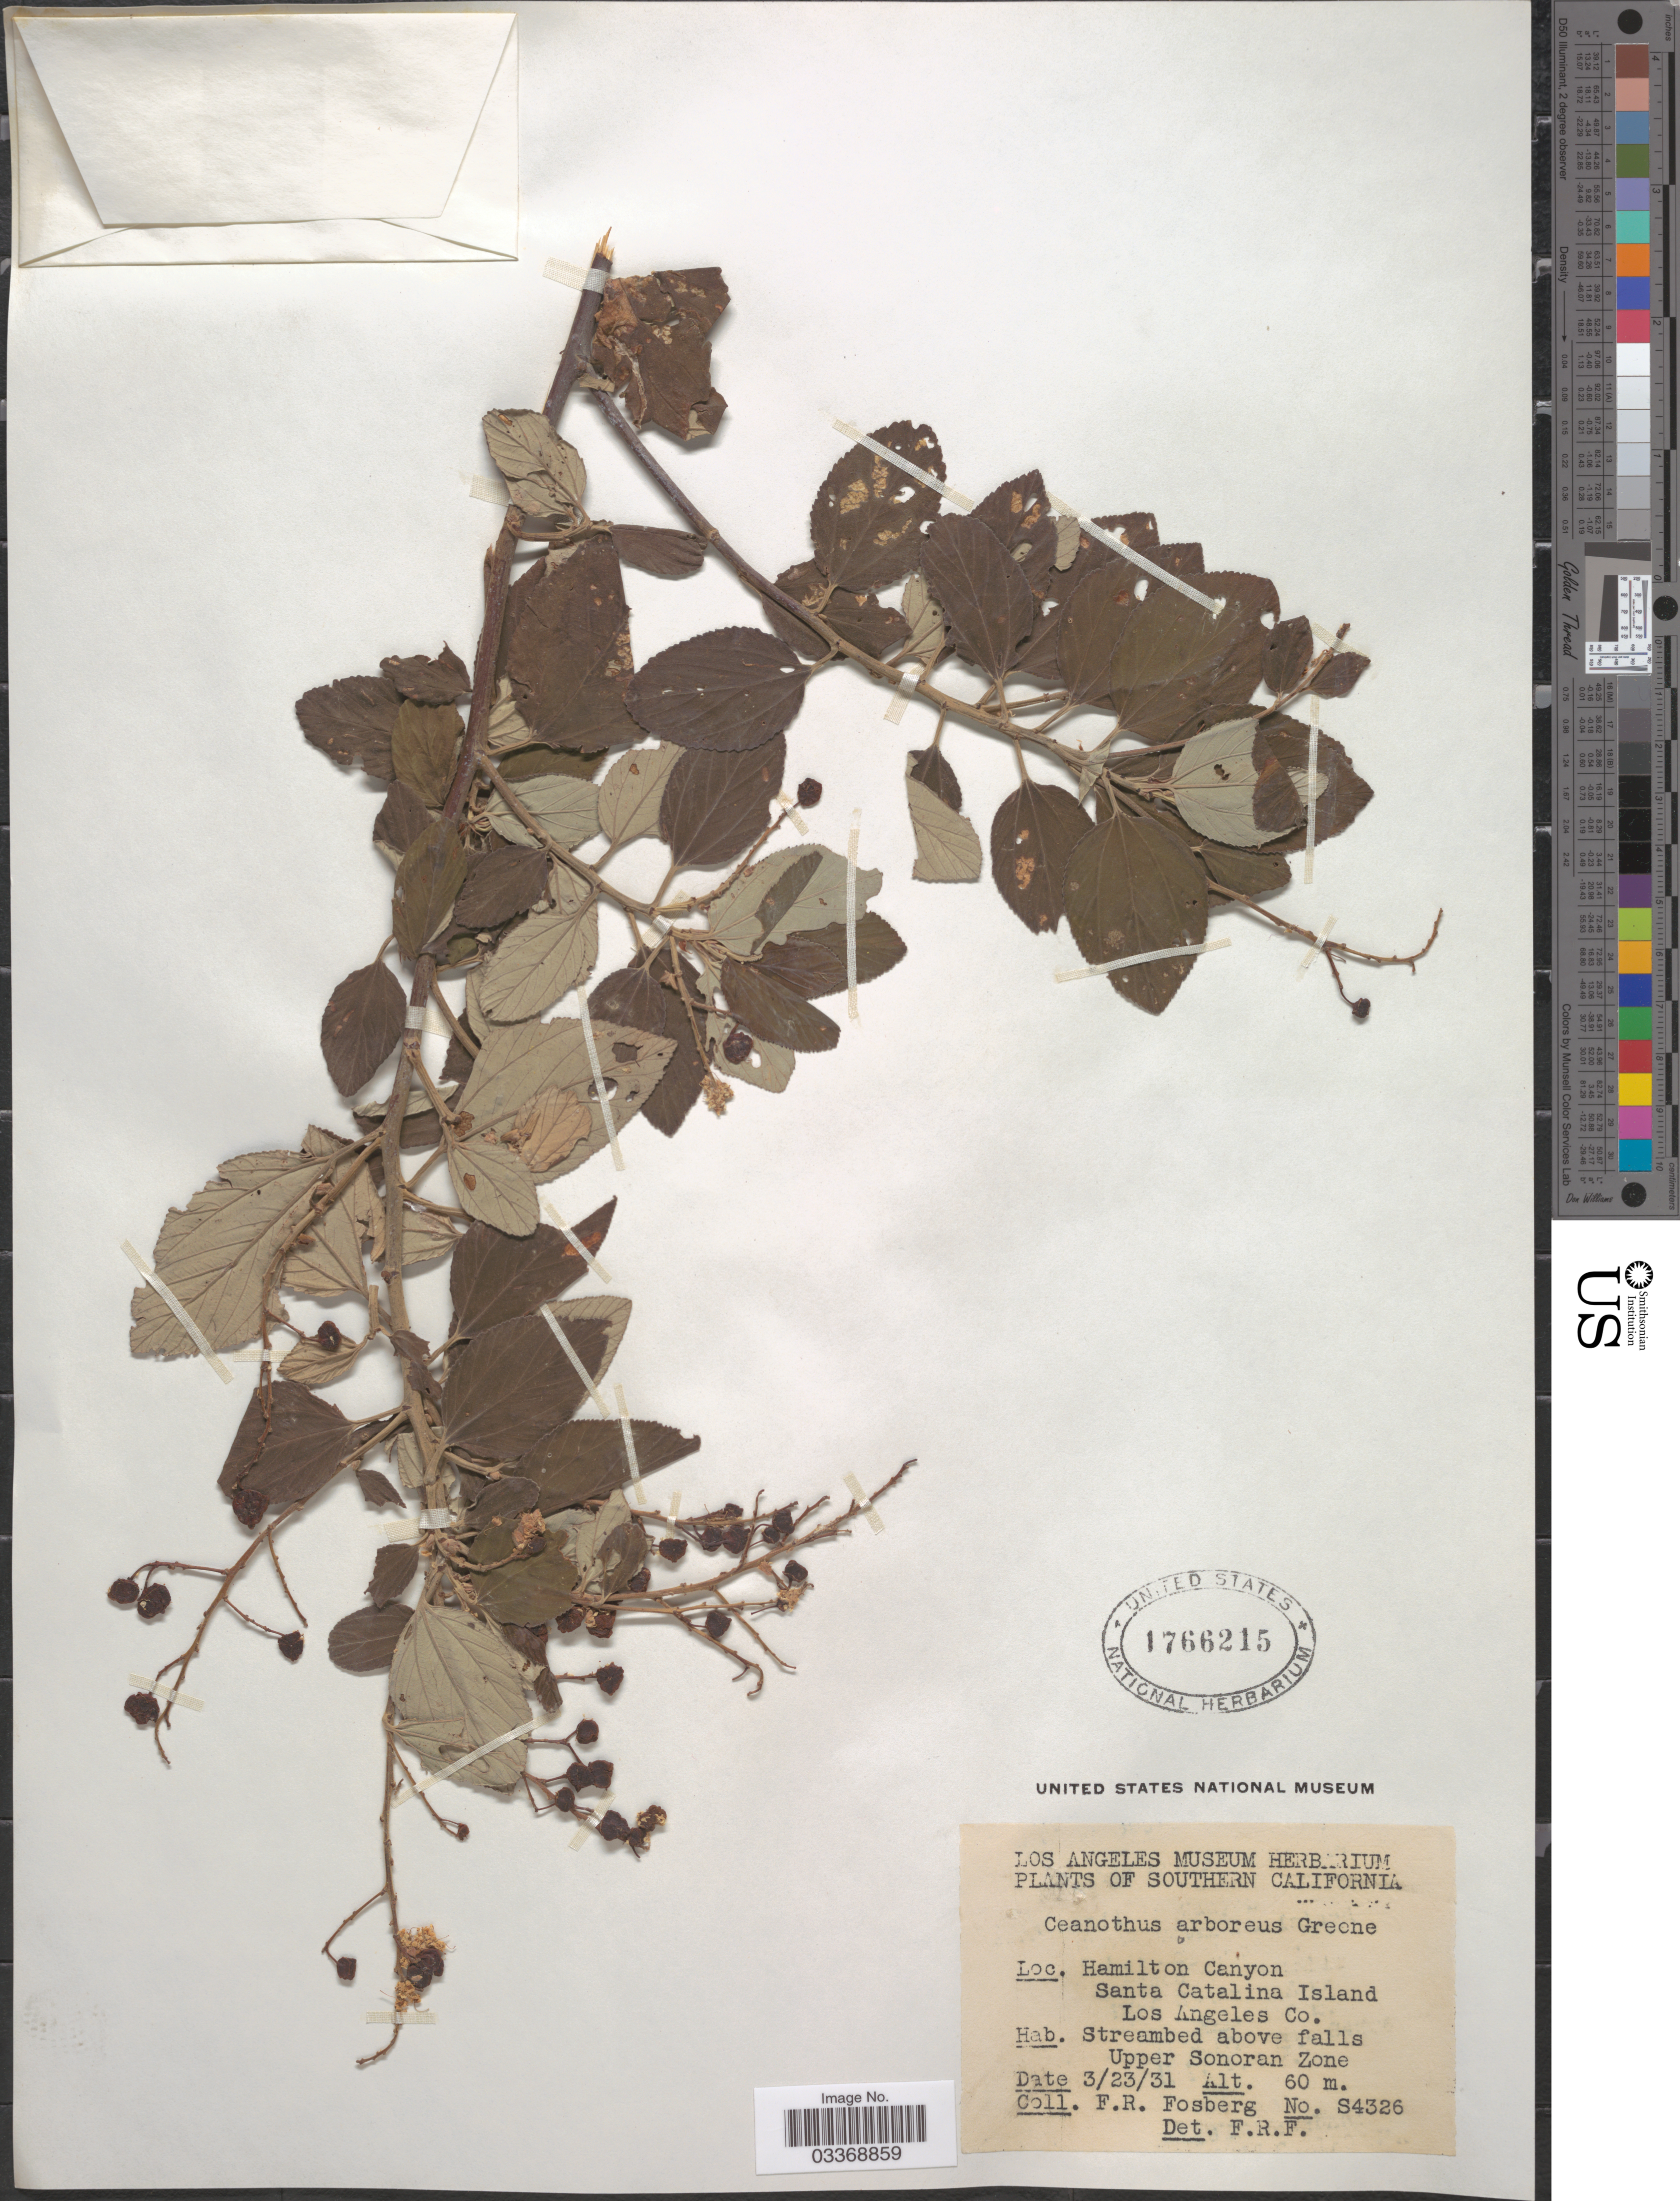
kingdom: Plantae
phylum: Tracheophyta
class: Magnoliopsida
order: Rosales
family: Rhamnaceae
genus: Ceanothus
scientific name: Ceanothus arboreus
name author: Greene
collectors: F. R. Fosberg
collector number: S4326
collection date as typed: Transcribed d/m/y: 23/3/31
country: United States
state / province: California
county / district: Los Angeles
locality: Southern California. Hamilton Canyon. Santa Catalina Island. Los Angeles Co. Streambed above falls Upper Sonoran Zone.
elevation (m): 60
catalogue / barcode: US 1766215